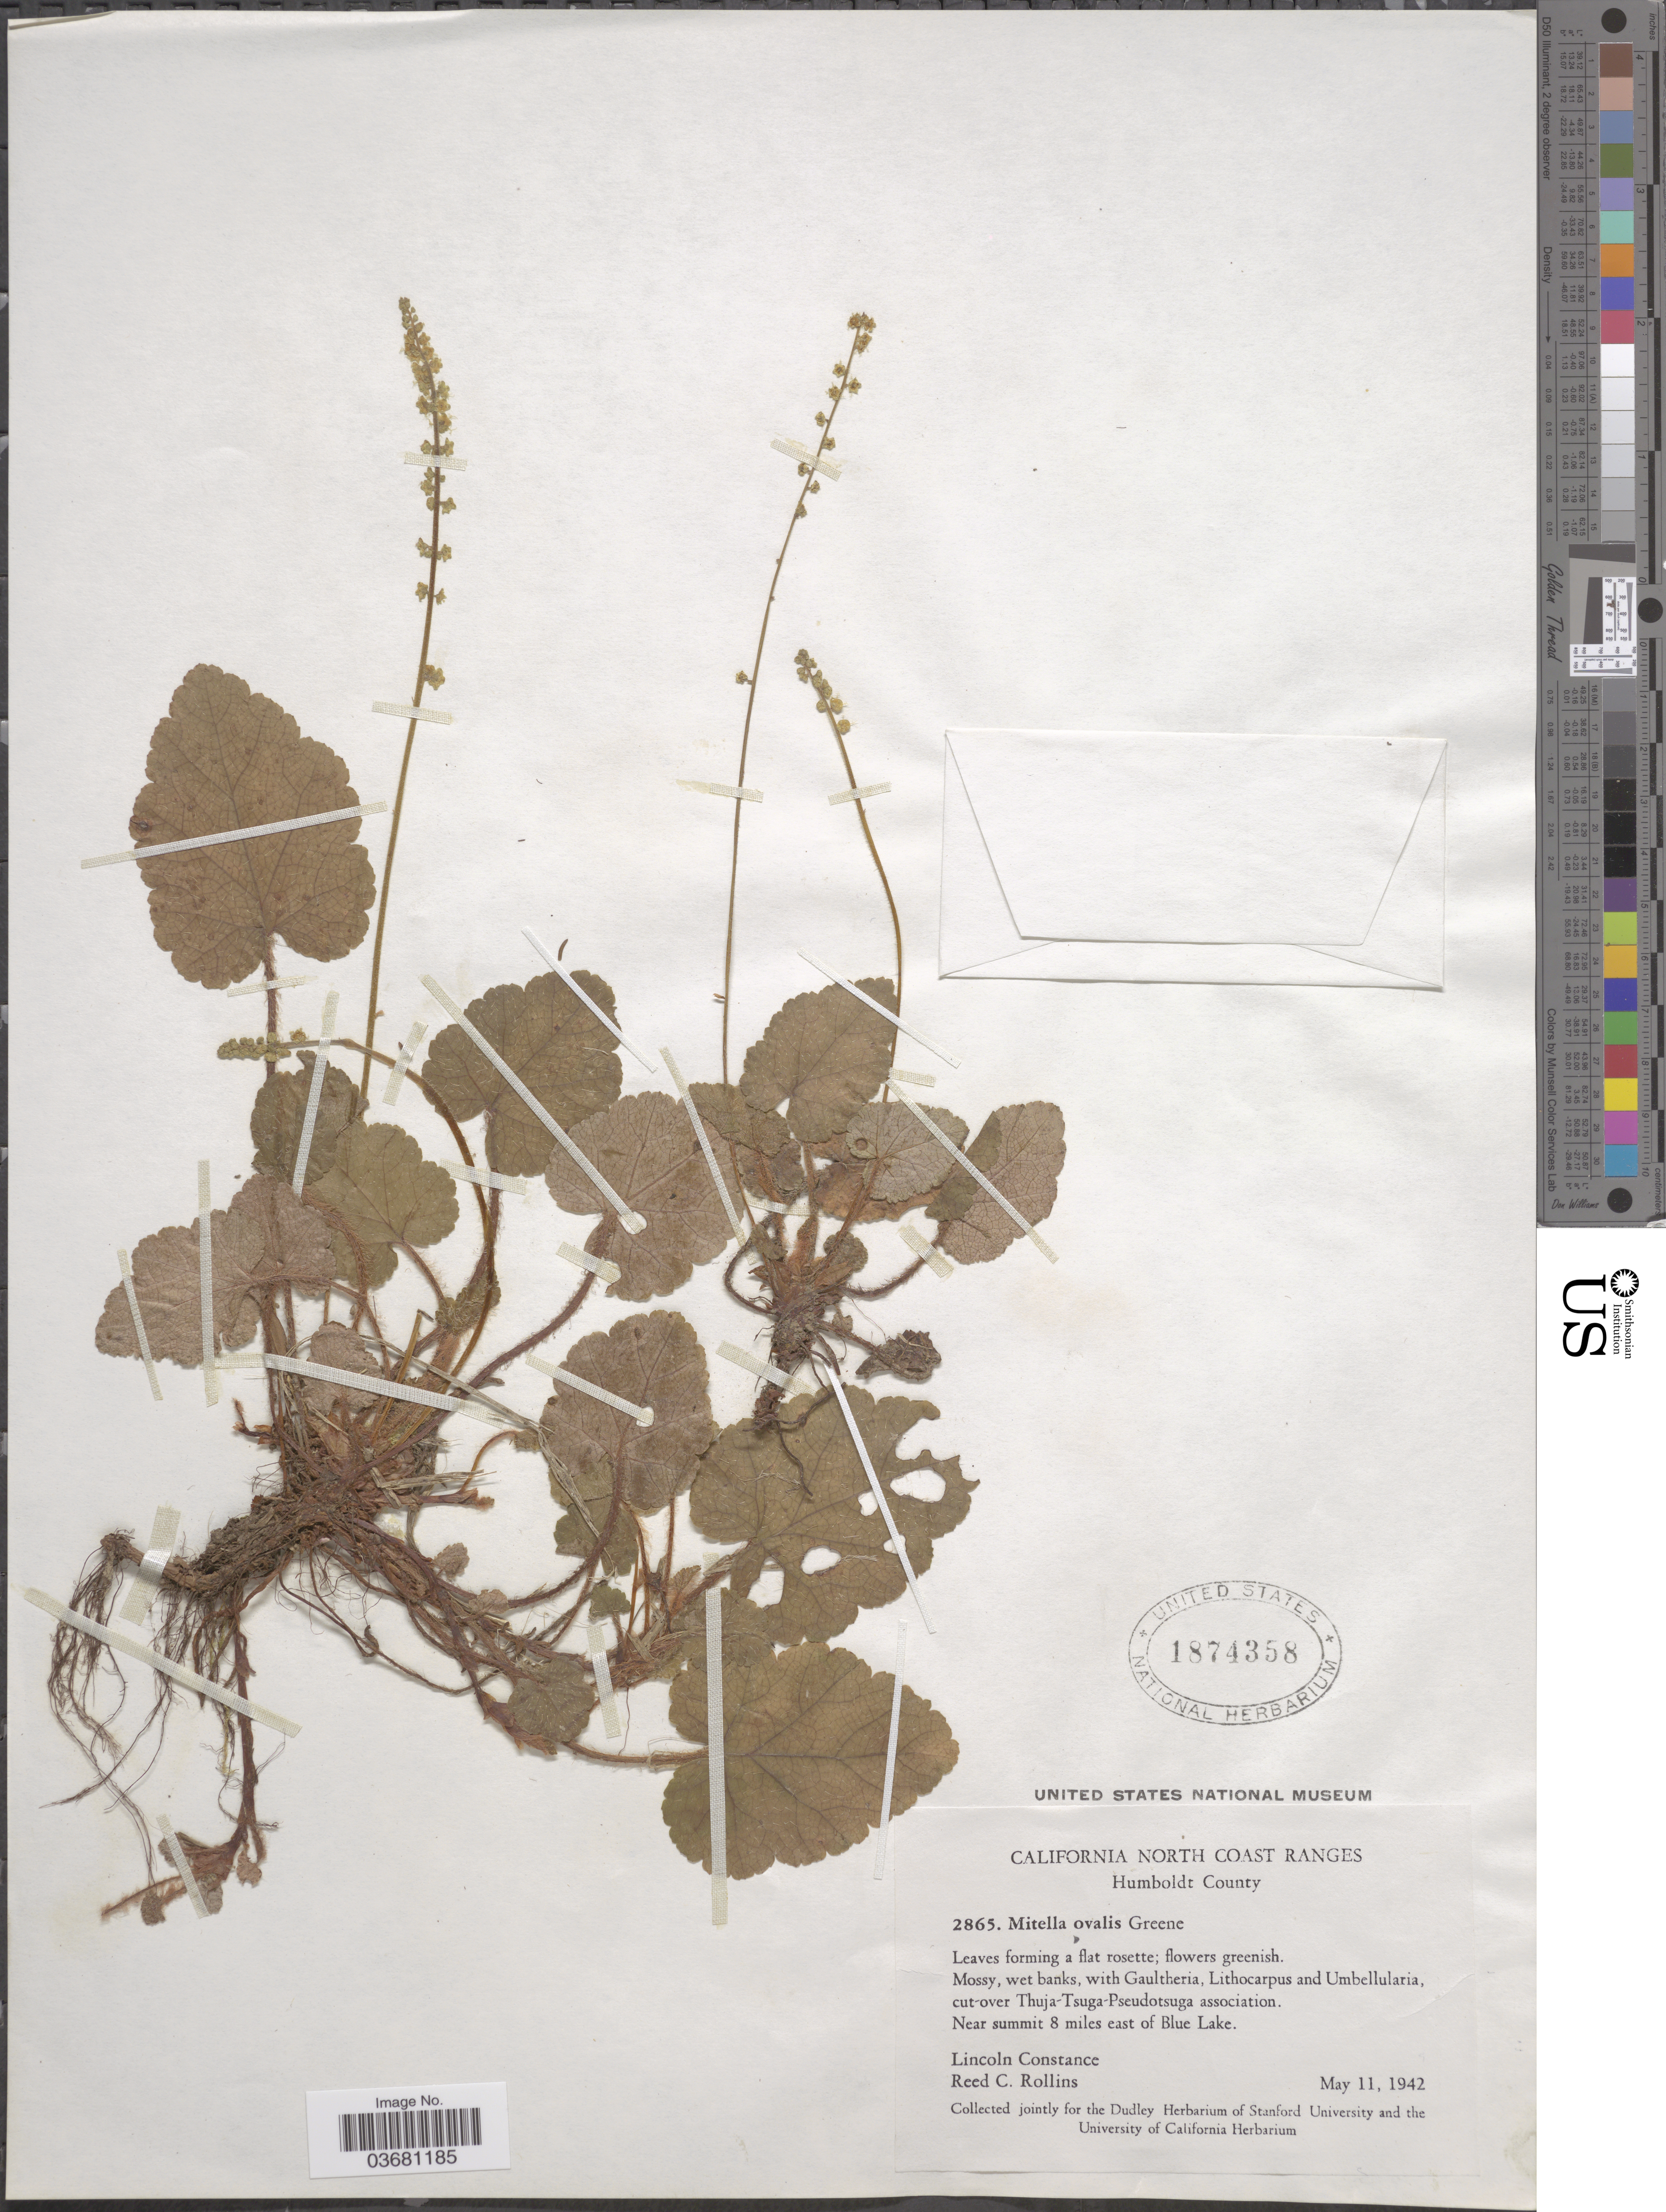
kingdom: Plantae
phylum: Tracheophyta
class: Magnoliopsida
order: Saxifragales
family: Saxifragaceae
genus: Mitella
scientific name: Mitella ovalis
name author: Greene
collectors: L. Constance & R. C. Rollins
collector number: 2865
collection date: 1942-05-11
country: United States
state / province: California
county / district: Humboldt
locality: California North Coast Ranges. Humboldt County. Near summit 8 miles east of Blue Lake.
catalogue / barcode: US 1874358